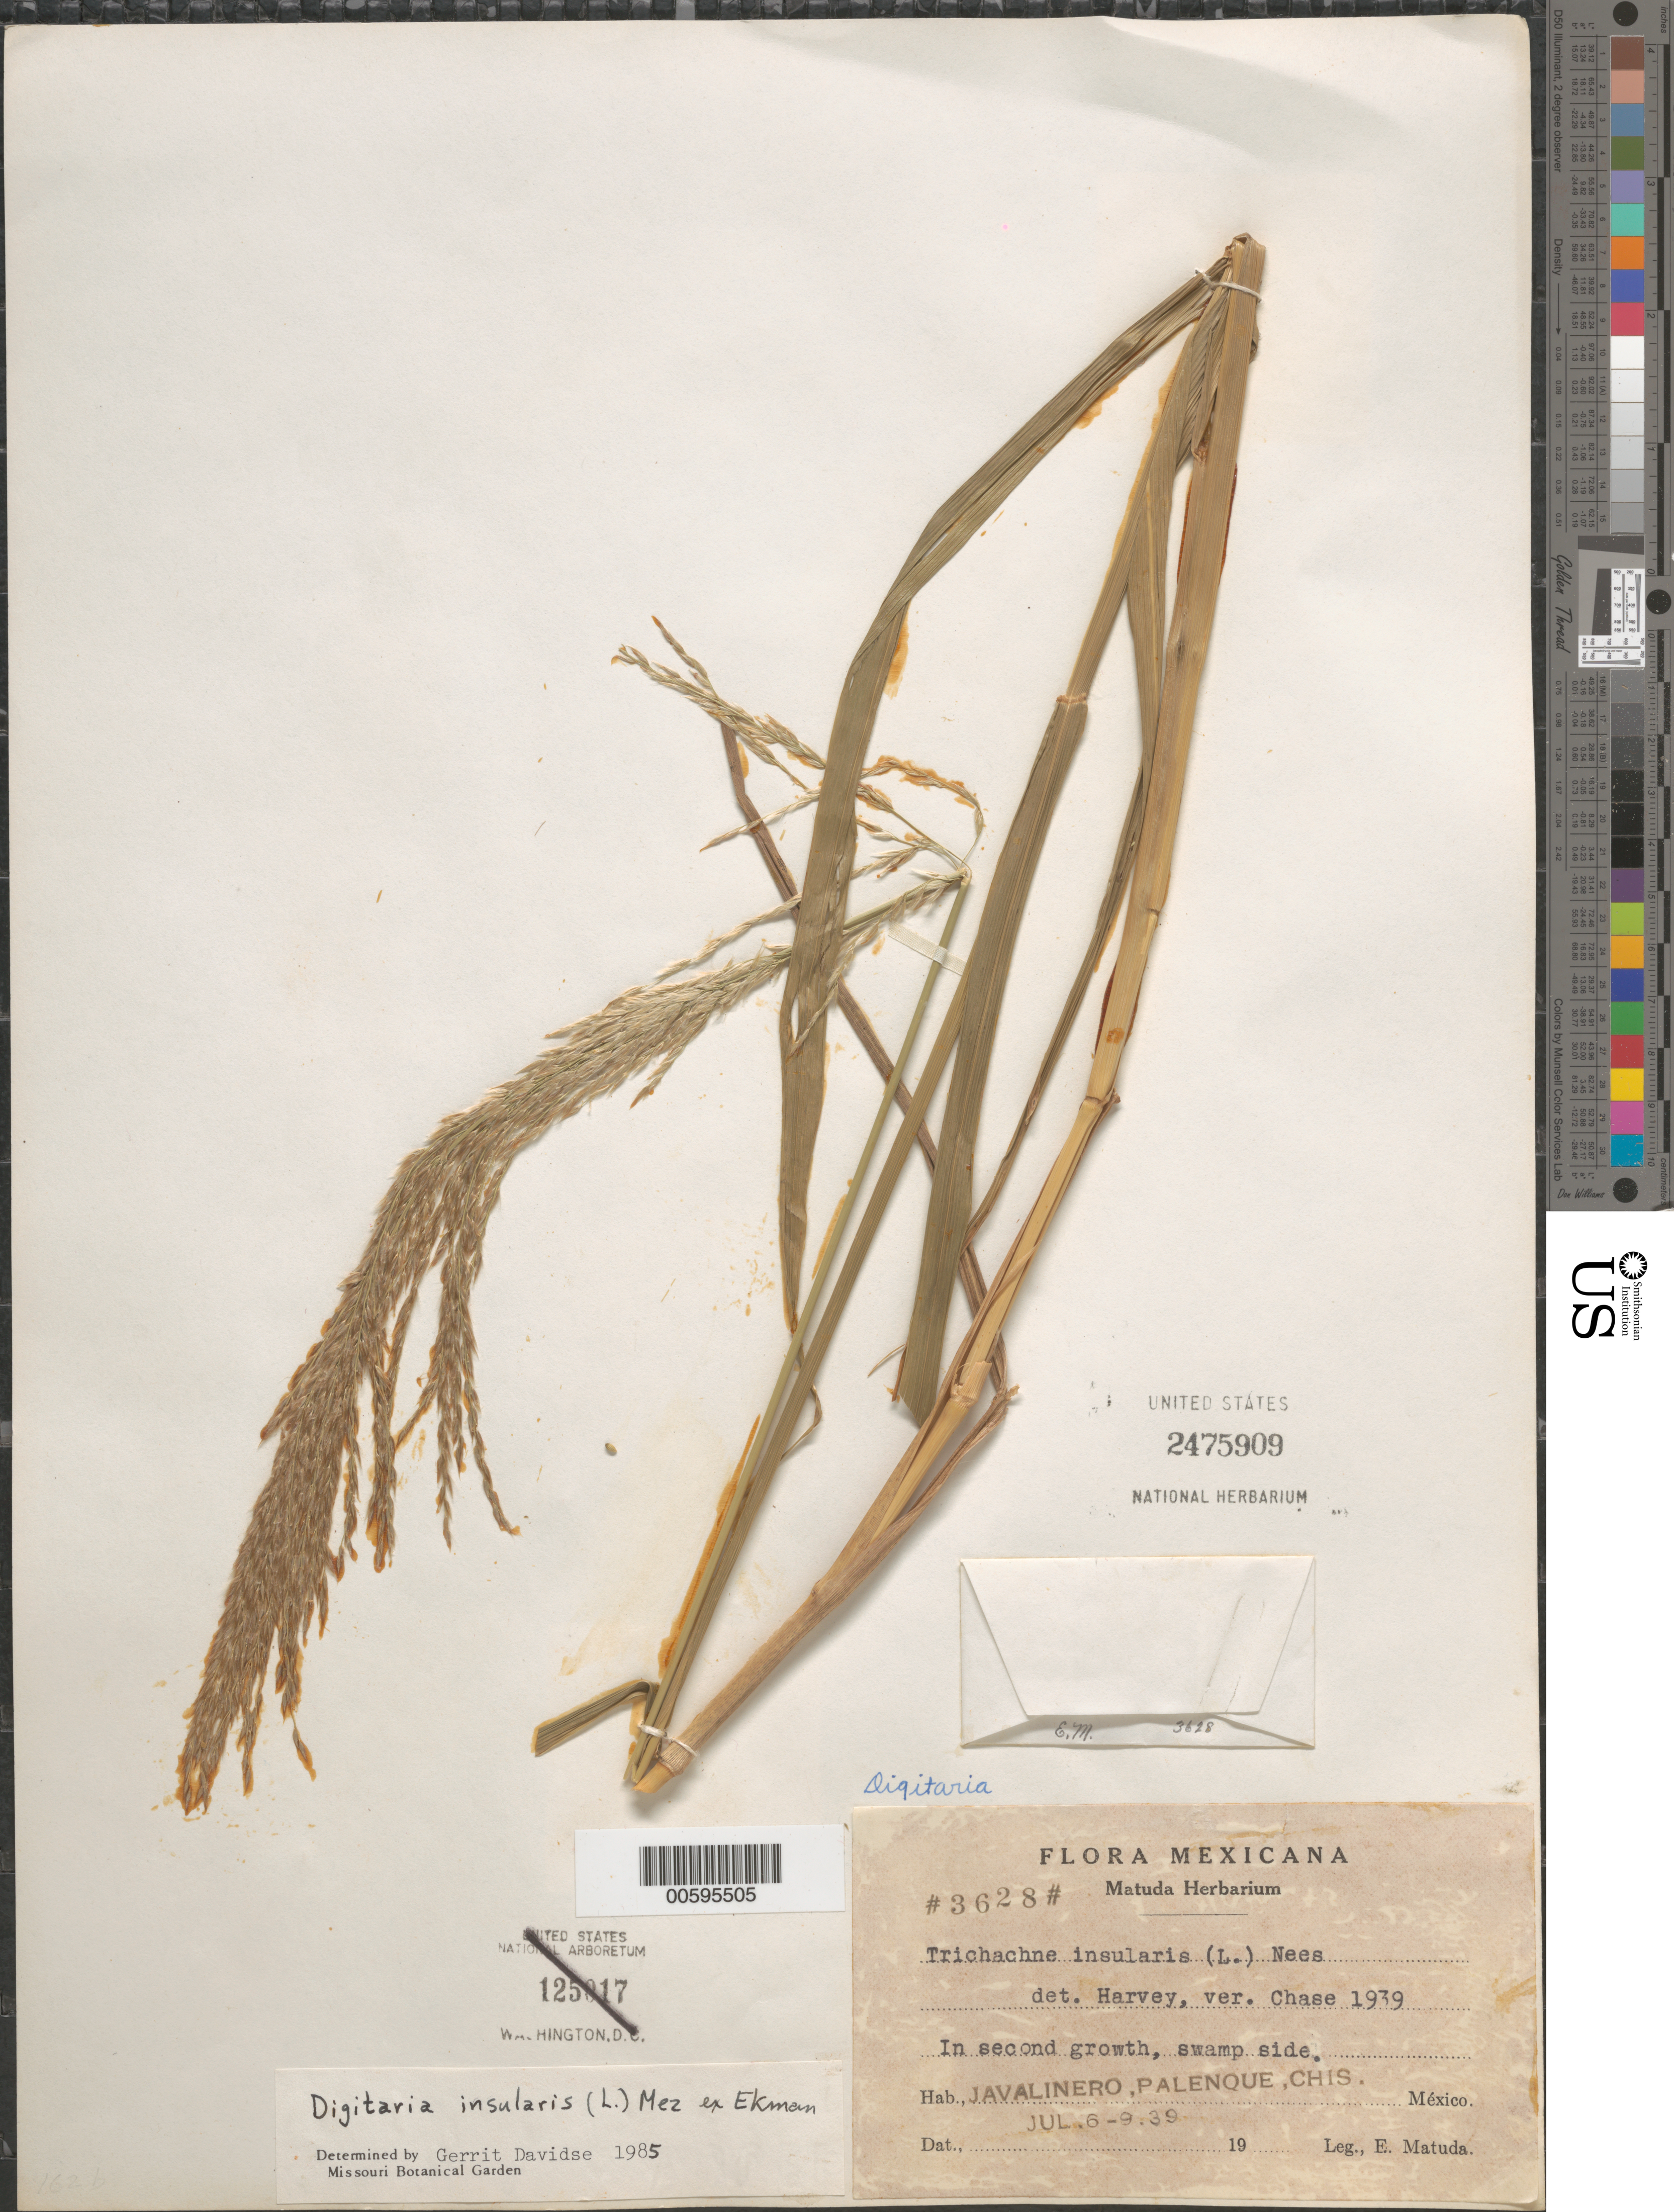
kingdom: Plantae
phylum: Tracheophyta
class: Liliopsida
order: Poales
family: Poaceae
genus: Digitaria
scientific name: Digitaria insularis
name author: (L.) Fedde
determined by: Davidse, Gerrit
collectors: E. Matuda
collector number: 3628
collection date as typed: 6 Jul 1939 to 9 Jul 1939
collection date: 1939-07-06/1939-07-09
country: Mexico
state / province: Chiapas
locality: Javalinero, Palenque, Chis.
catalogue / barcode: US 2475909